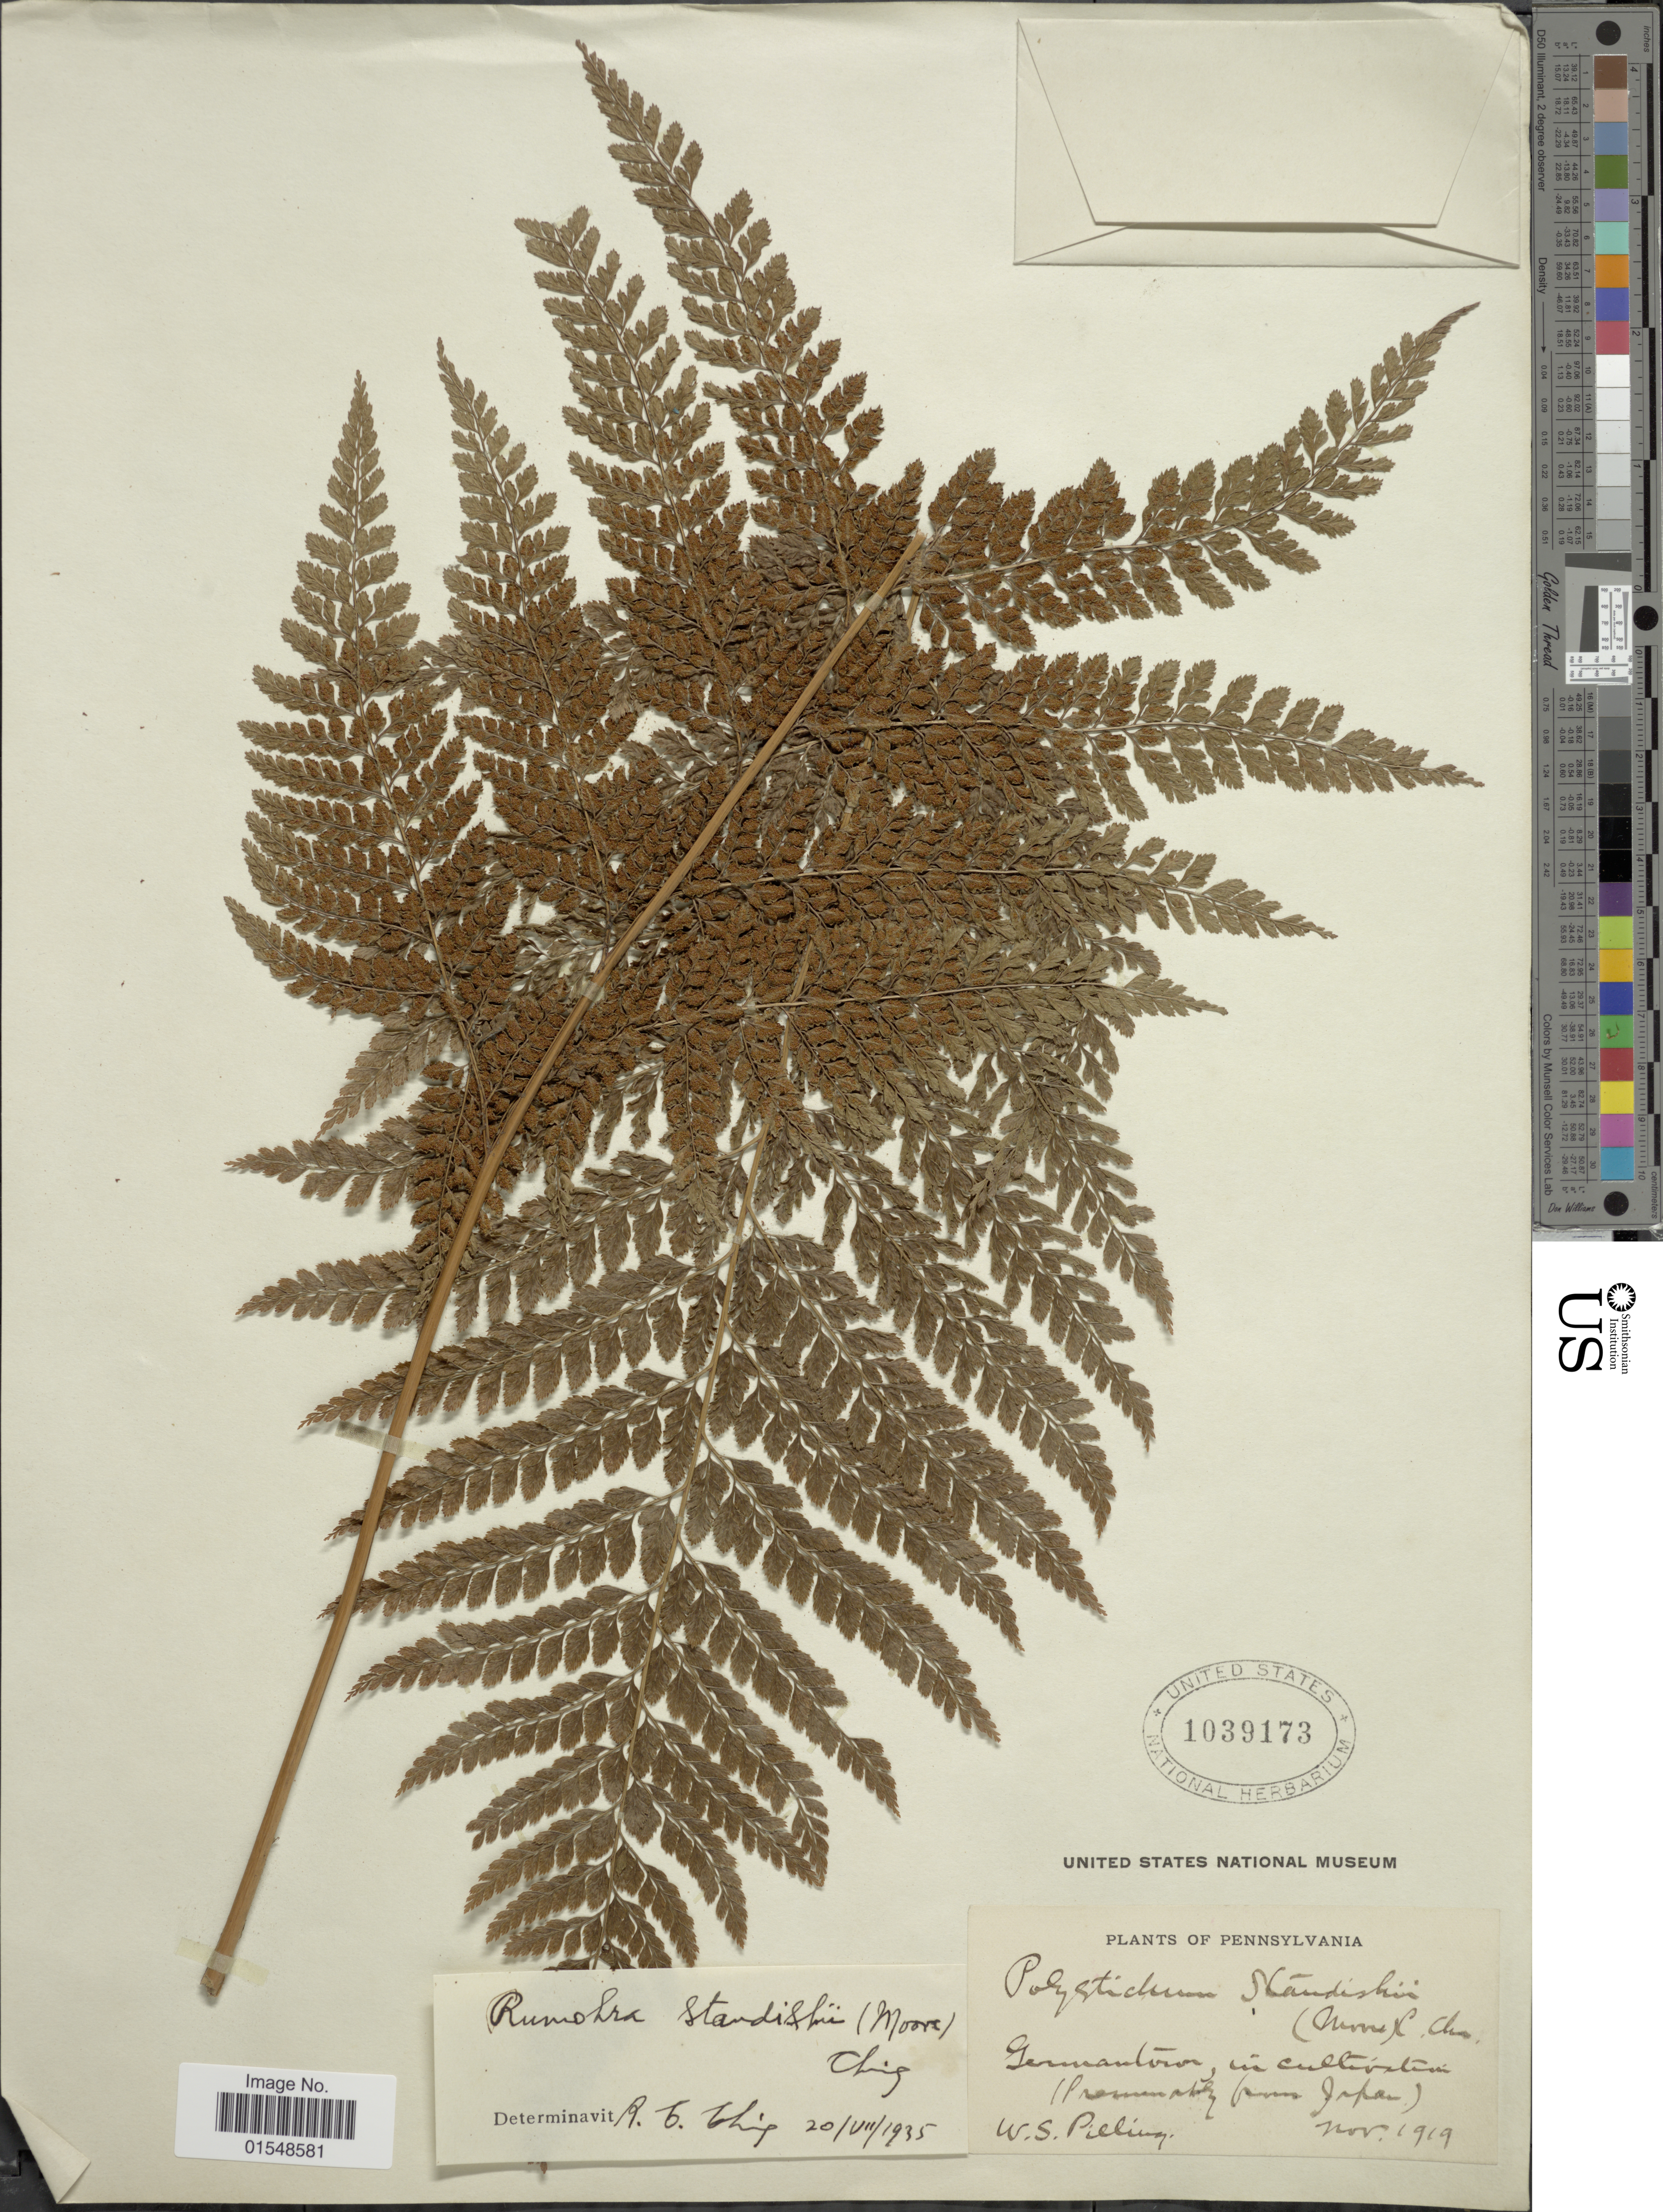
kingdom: Plantae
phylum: Tracheophyta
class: Polypodiopsida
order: Polypodiales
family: Dryopteridaceae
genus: Arachniodes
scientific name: Arachniodes standishii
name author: (T. Moore) Ohwi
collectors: W. Pieling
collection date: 1919-11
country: United States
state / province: Pennsylvania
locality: Germantown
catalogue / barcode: US 1039173